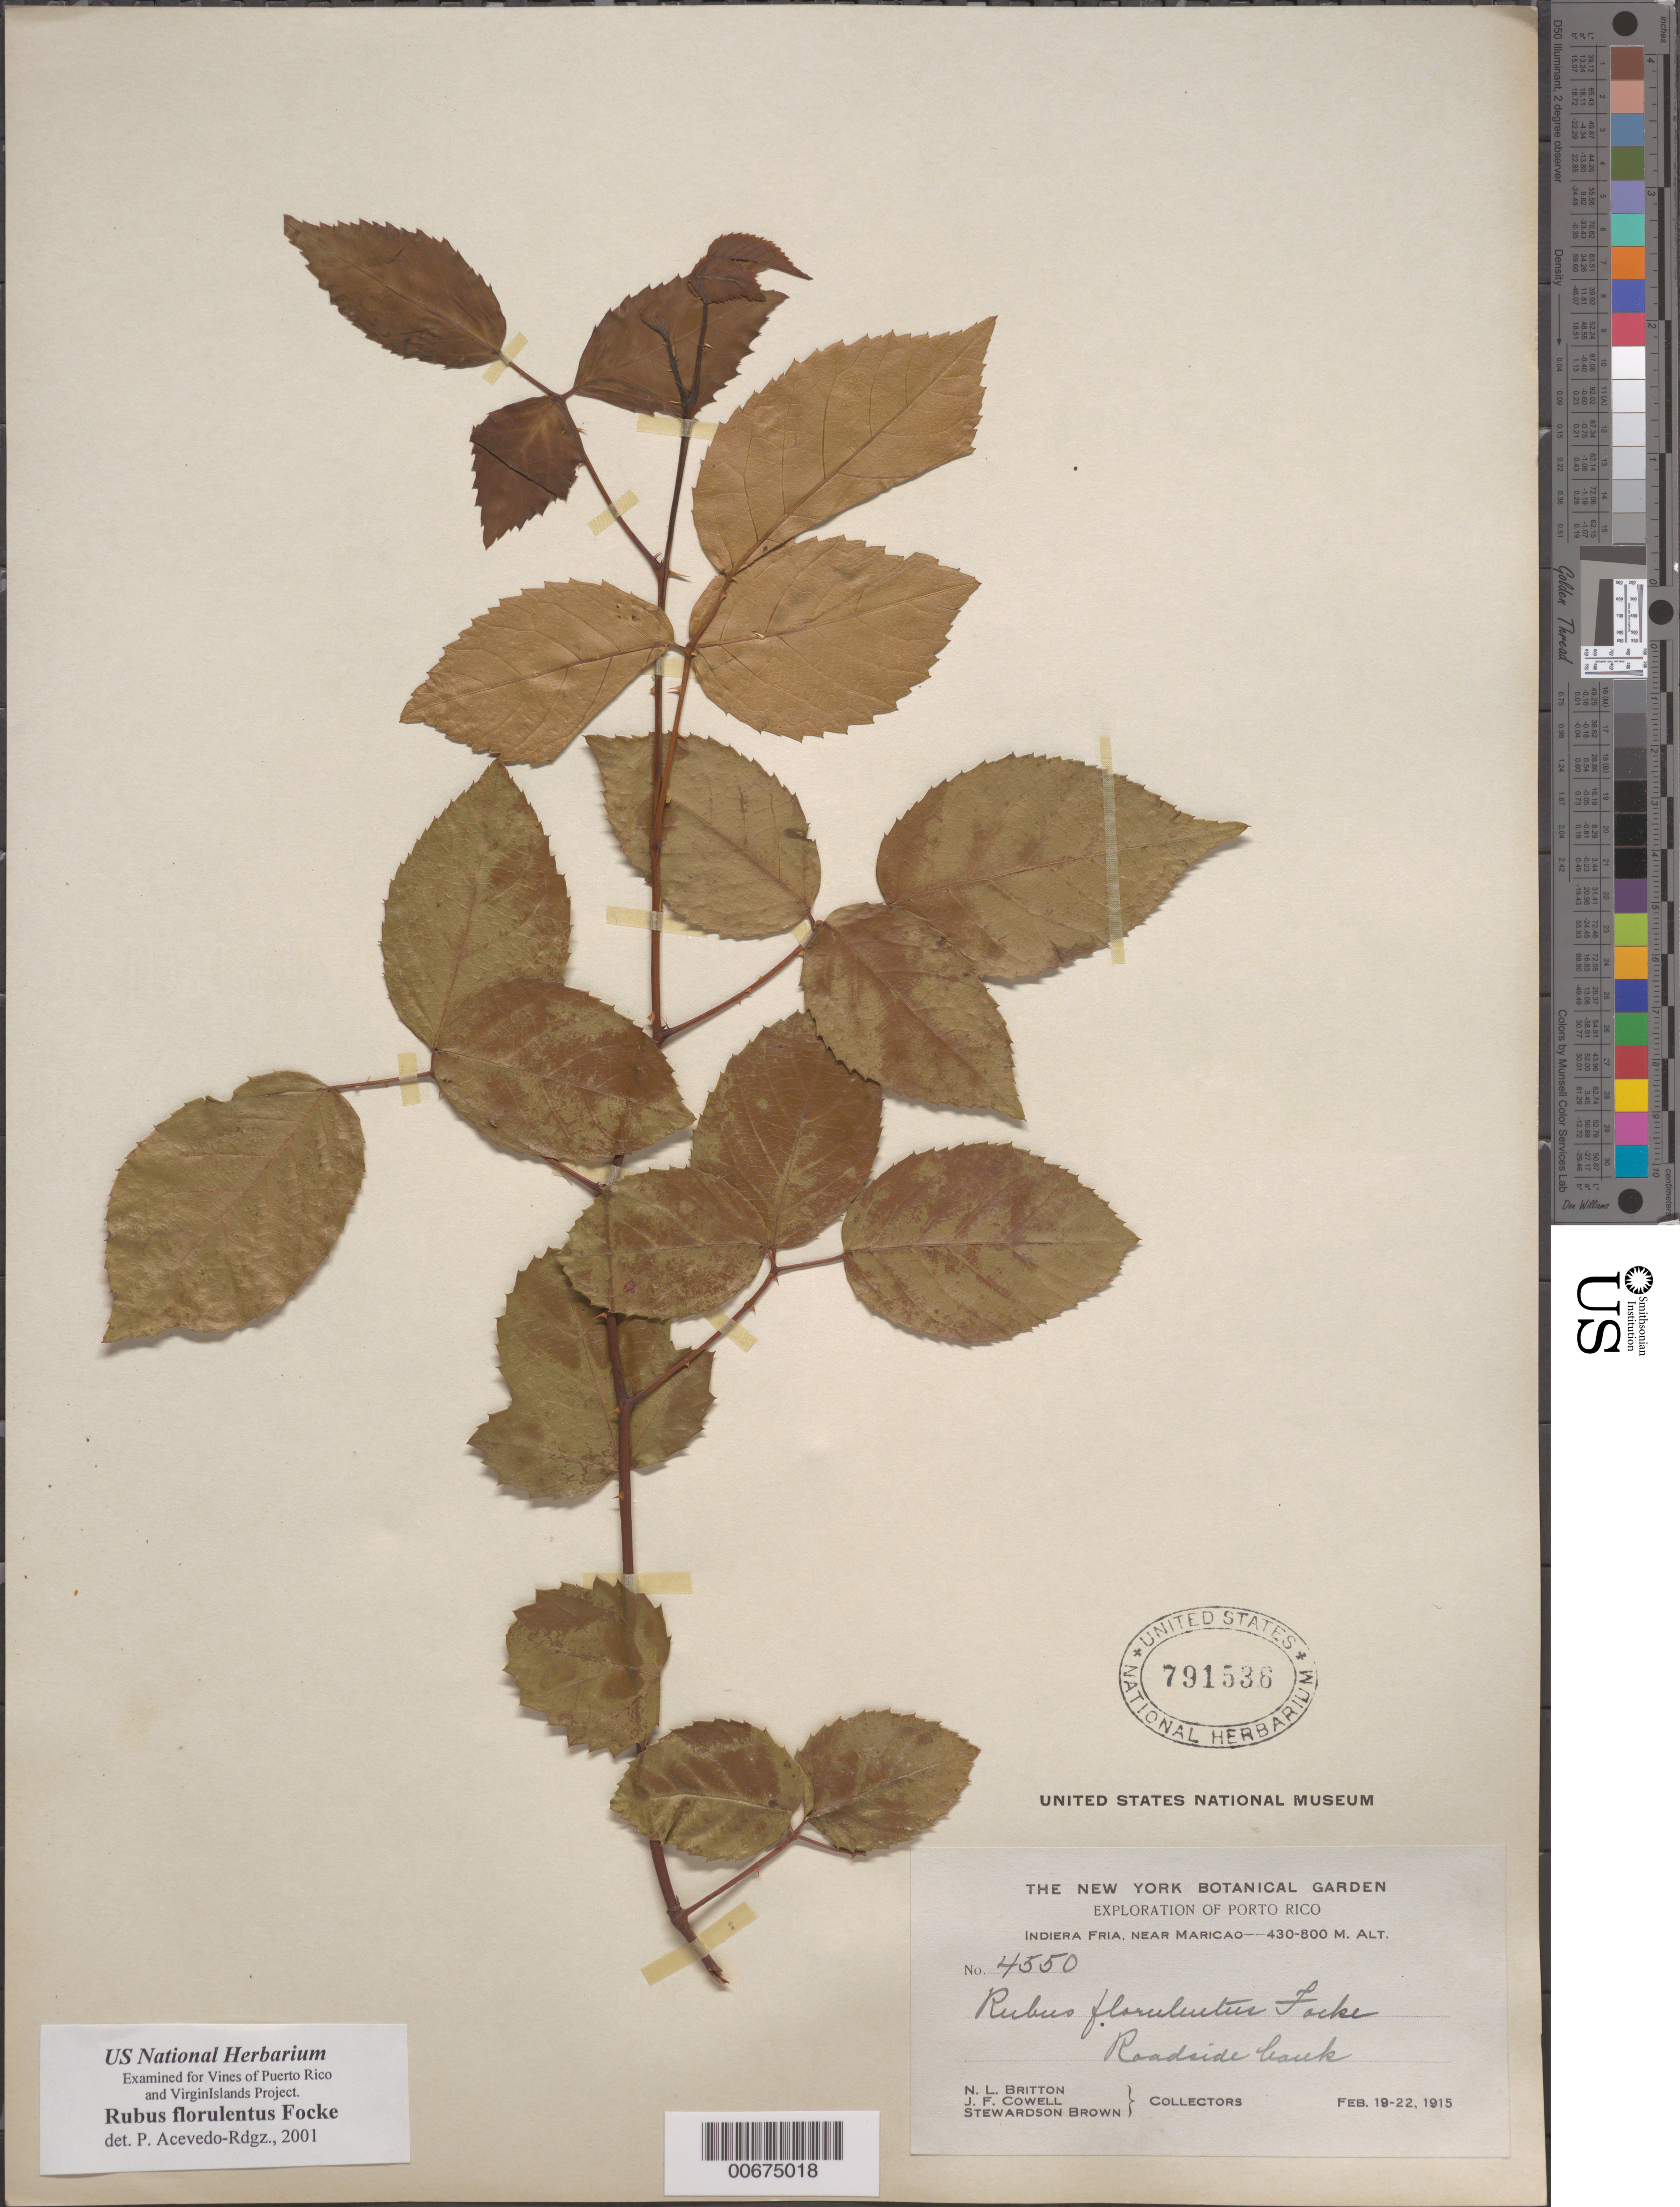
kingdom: Plantae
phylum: Tracheophyta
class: Magnoliopsida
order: Rosales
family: Rosaceae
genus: Rubus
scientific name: Rubus florulentus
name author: Focke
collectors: N. Britton & et al.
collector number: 4550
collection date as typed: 19 Feb 1915 to 22 Feb 1915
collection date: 1915-02-19/1915-02-22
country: Puerto Rico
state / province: Maricao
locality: Indiera Fria, near Maricao. Roadside bank.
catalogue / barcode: US 791536